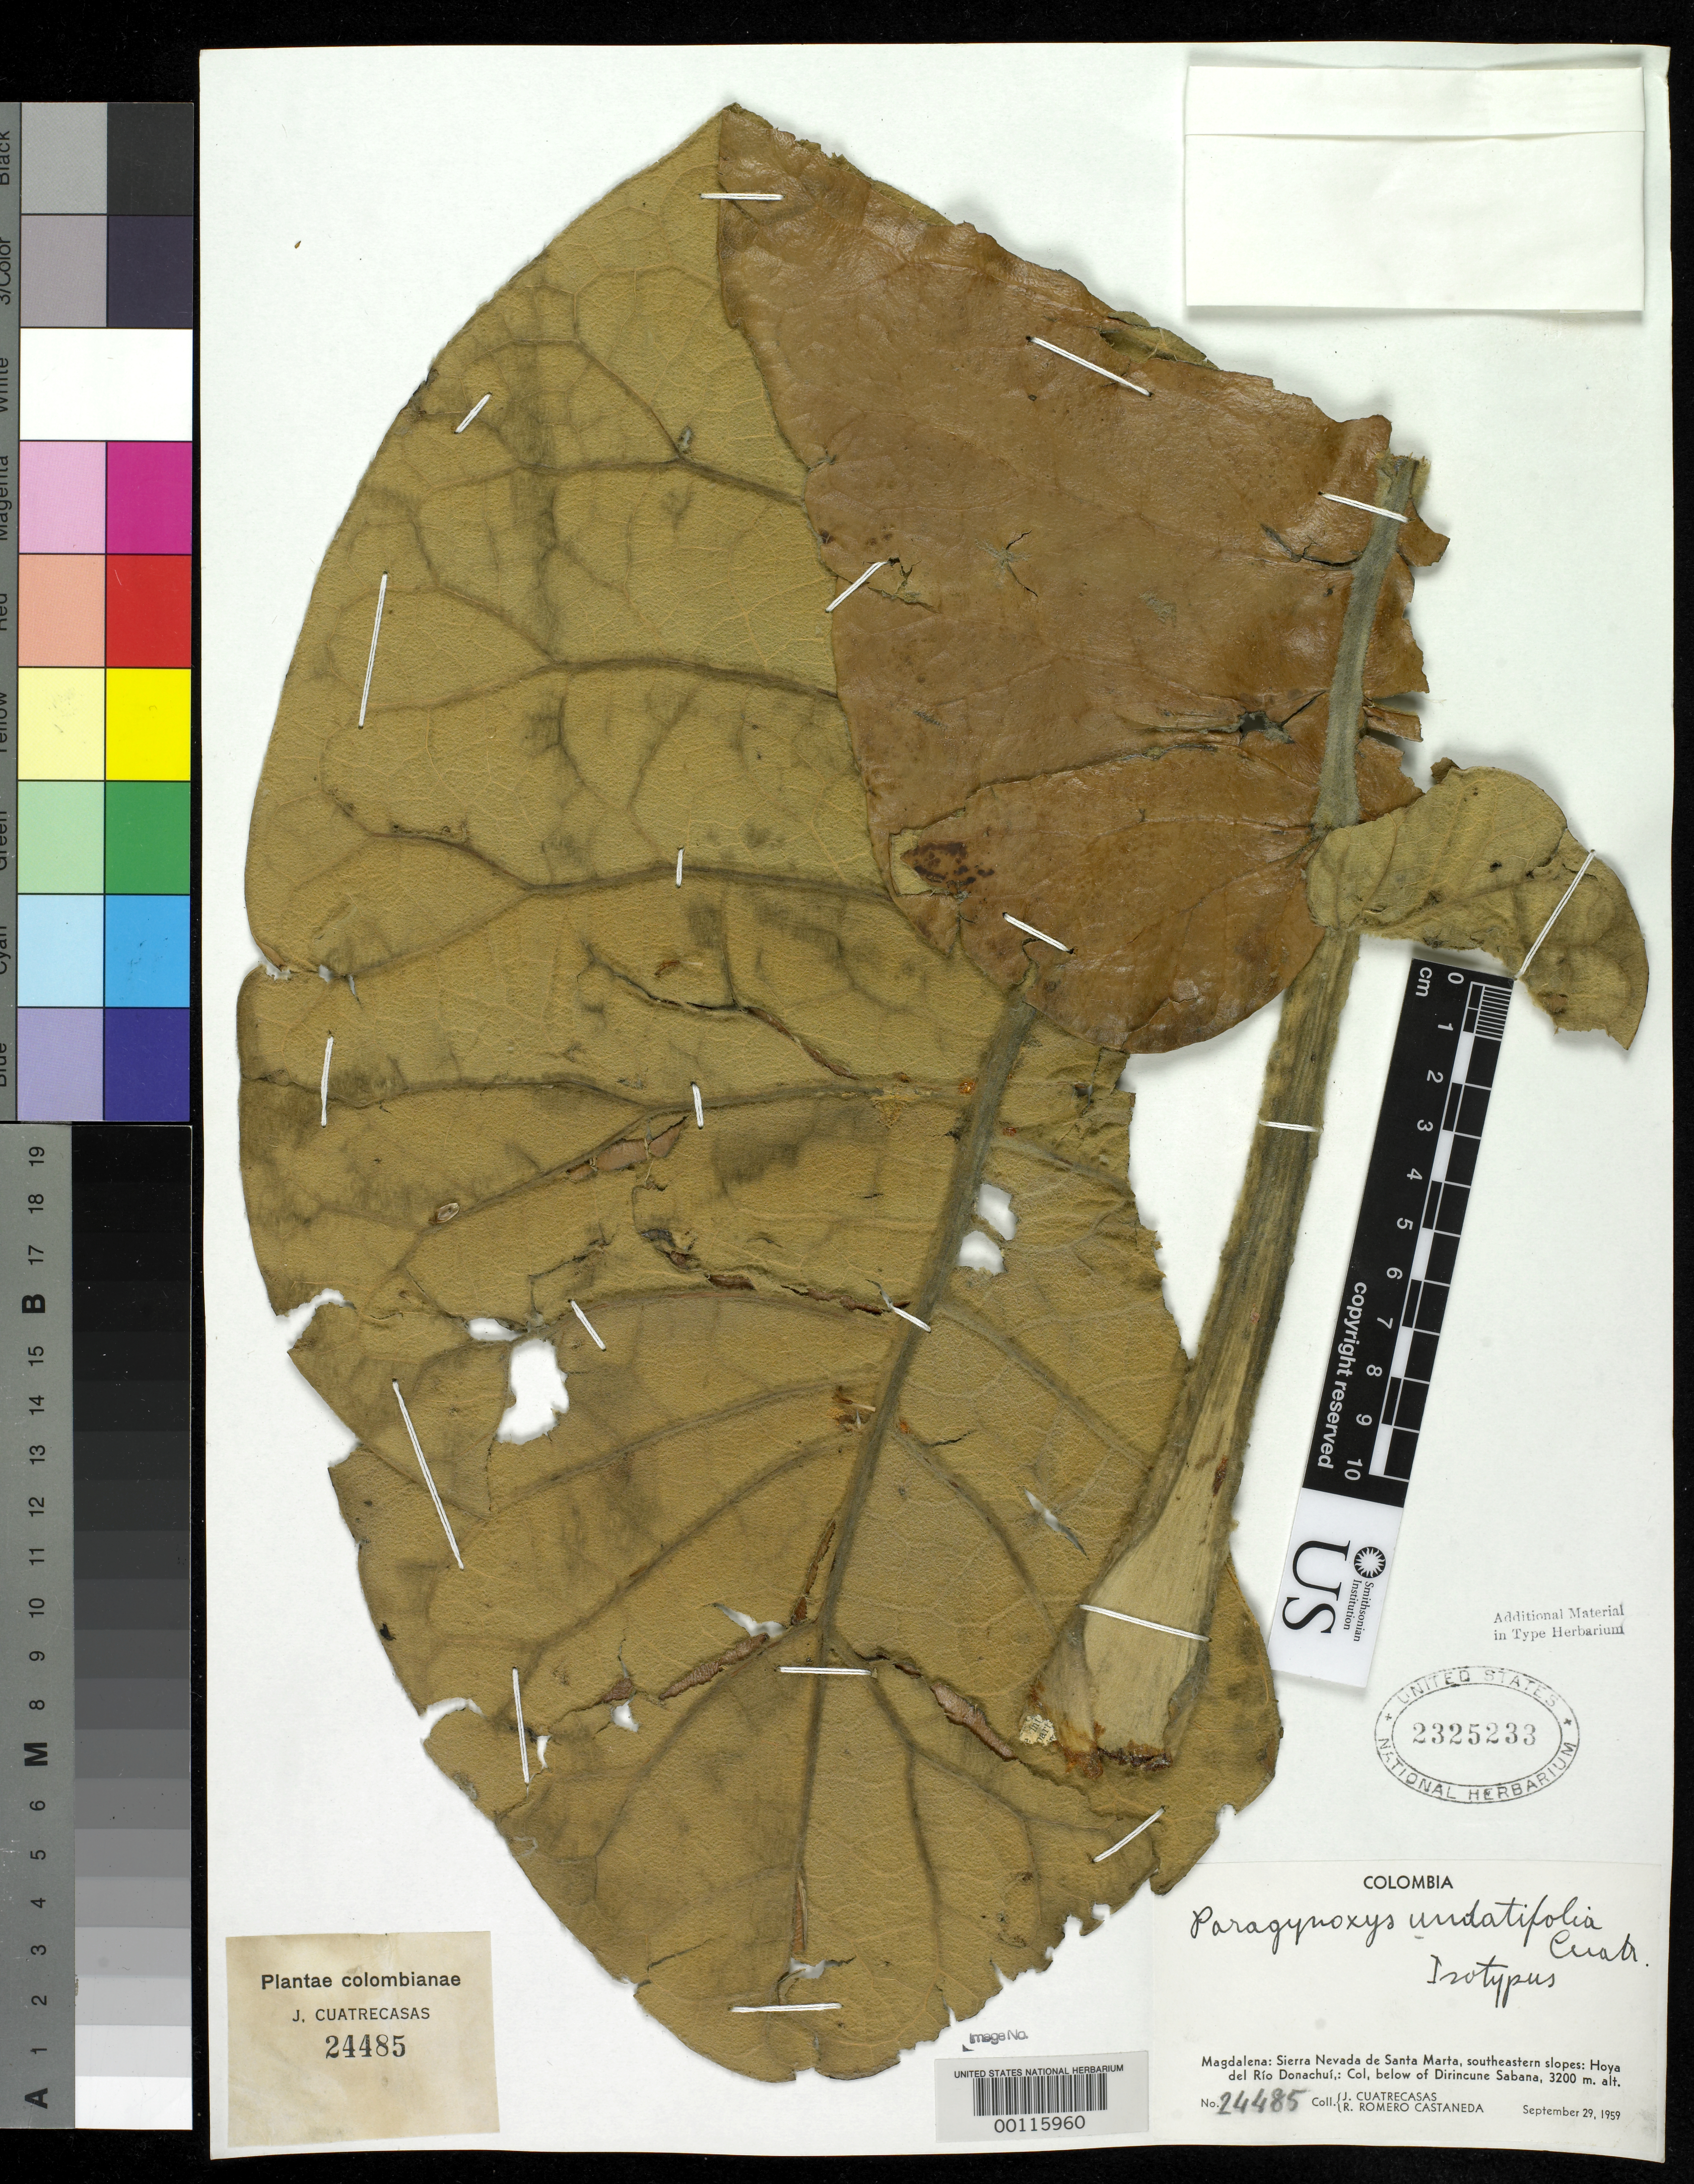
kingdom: Plantae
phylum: Tracheophyta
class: Magnoliopsida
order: Asterales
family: Asteraceae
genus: Paragynoxys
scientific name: Paragynoxys undatifolia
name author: Cuatrec.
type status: Isotype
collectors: J. Cuatrecasas & R. Romero Castañeda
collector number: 24485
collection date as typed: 29 Sep 1959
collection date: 1959-09-29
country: Colombia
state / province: Magdalena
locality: Sierra Nevada de San Marta, below Dirincune Sabana.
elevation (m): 3200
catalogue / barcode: US 2325233